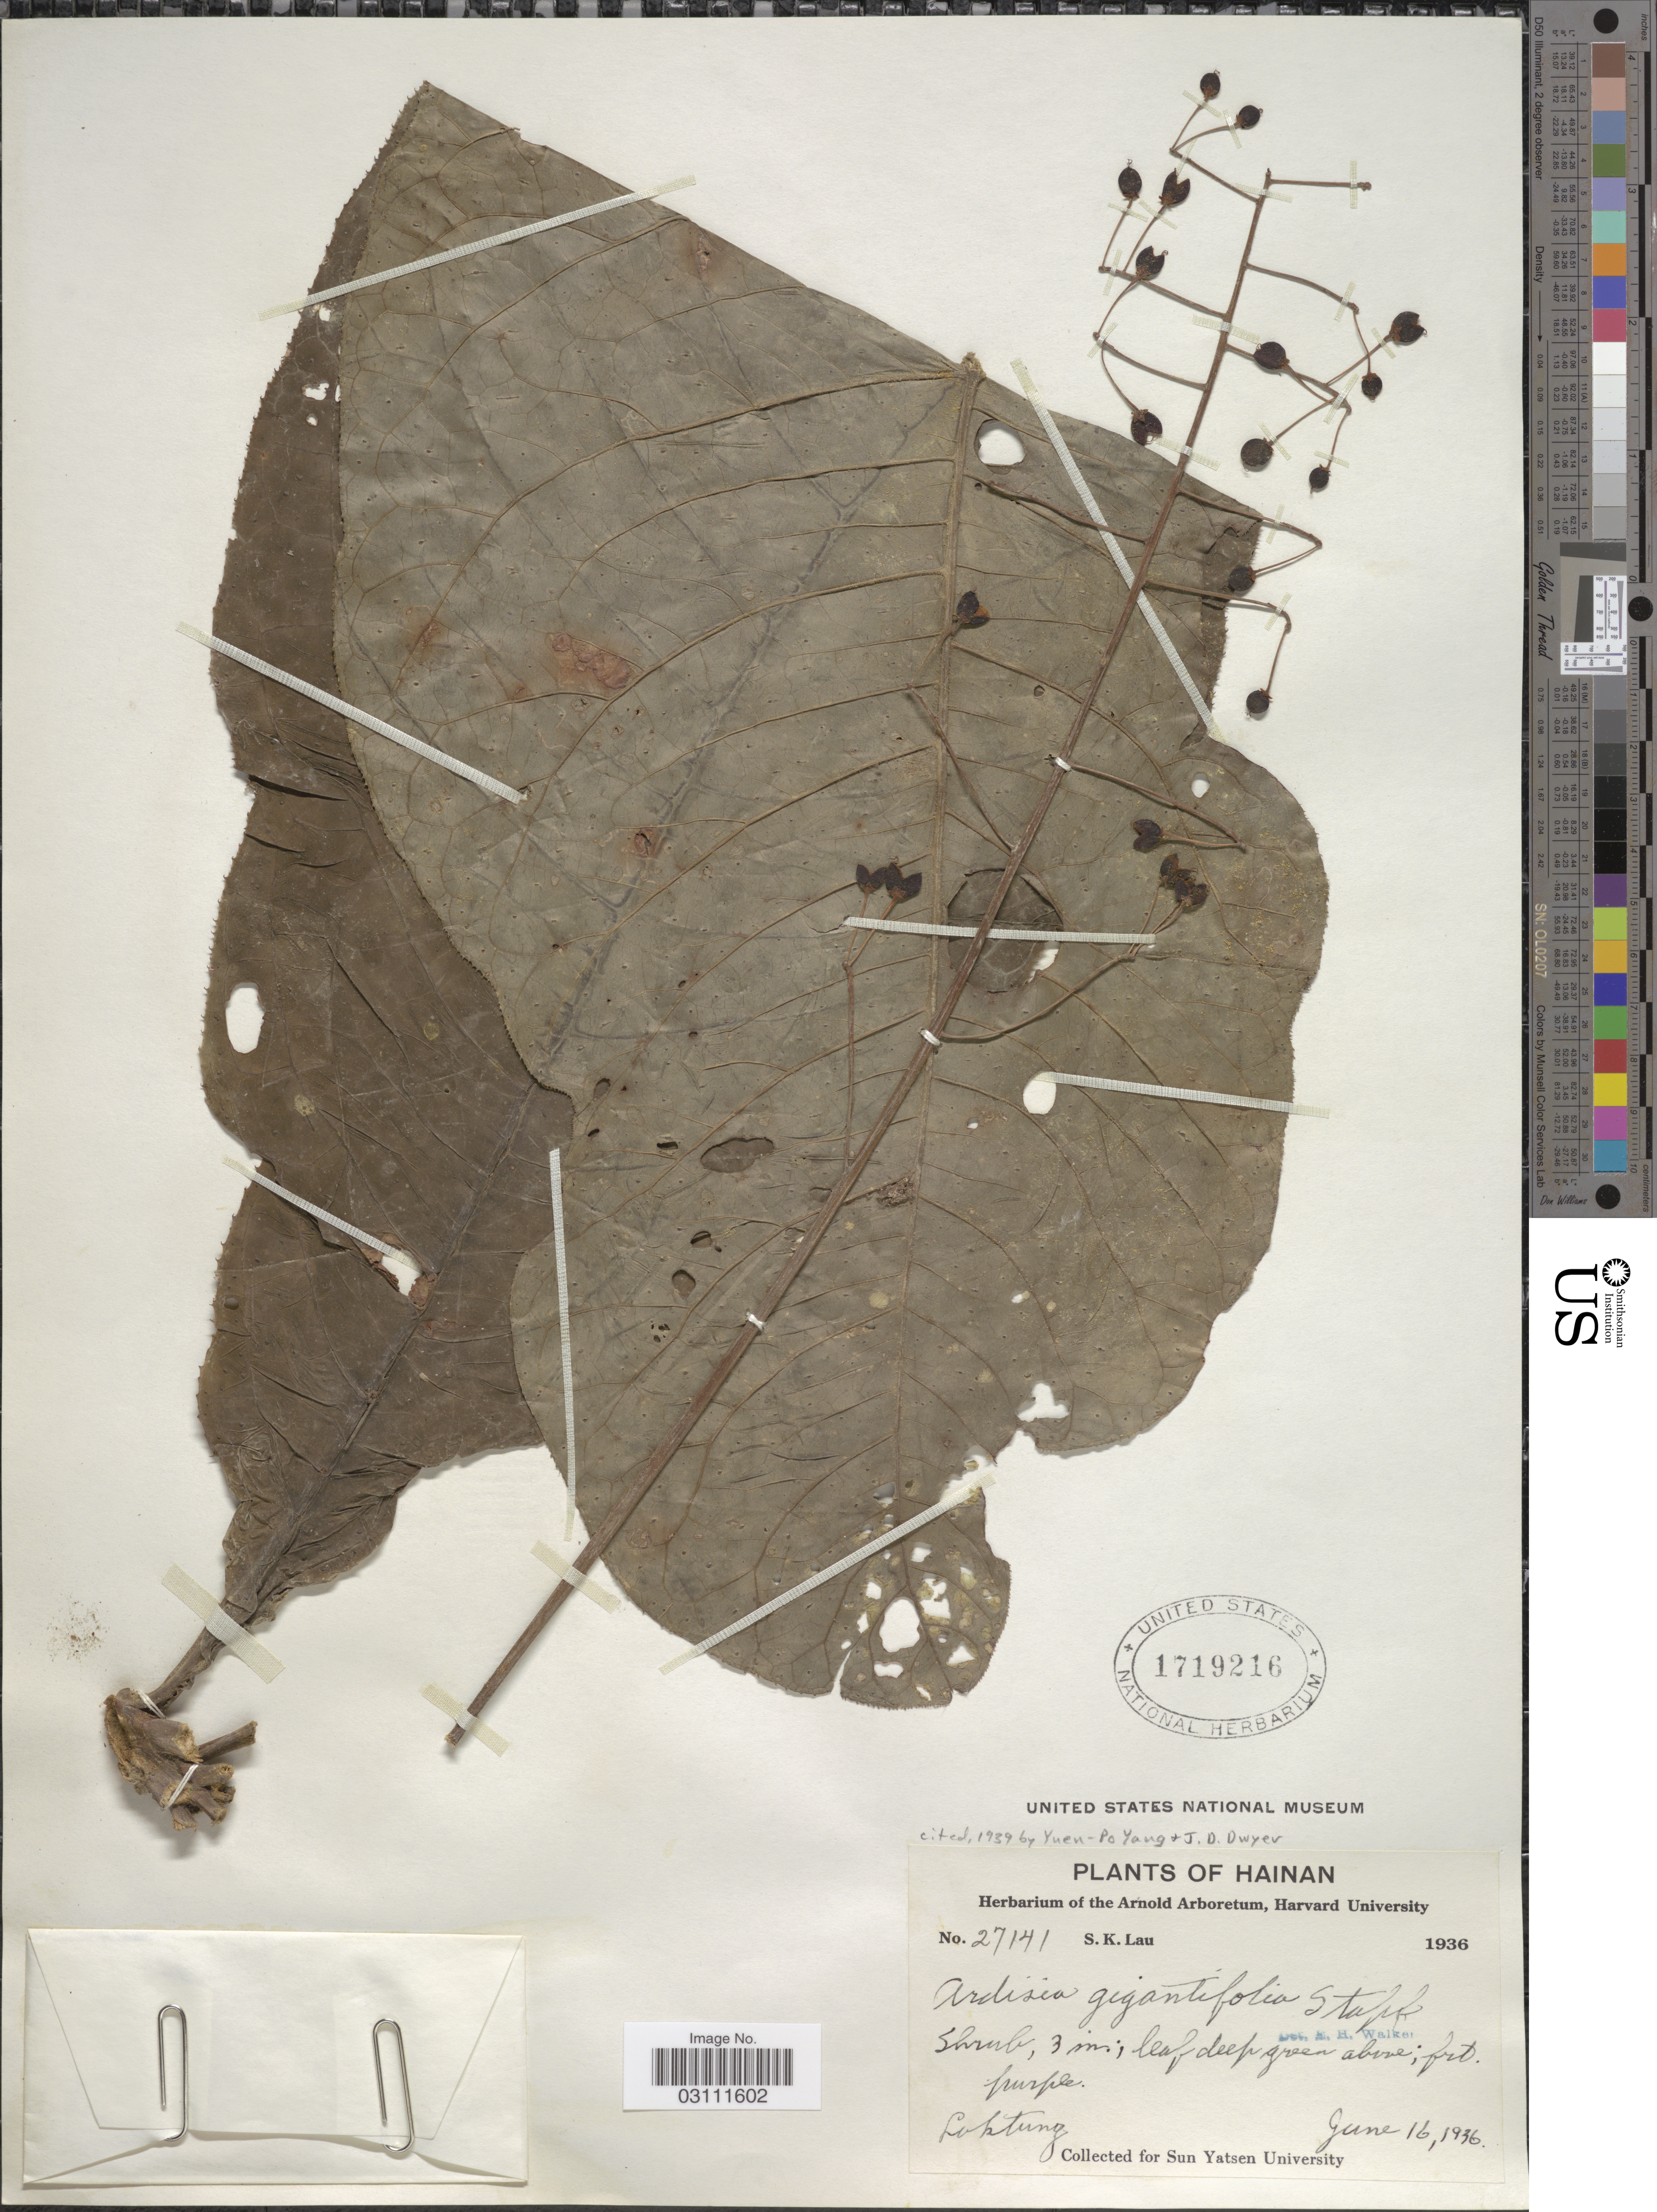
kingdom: Plantae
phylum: Tracheophyta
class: Magnoliopsida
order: Ericales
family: Primulaceae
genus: Ardisia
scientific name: Ardisia gigantifolia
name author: Stapf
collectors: S. K. Lau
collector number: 27141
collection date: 1936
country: China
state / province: Hainan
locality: Loktung.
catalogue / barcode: US 1719216